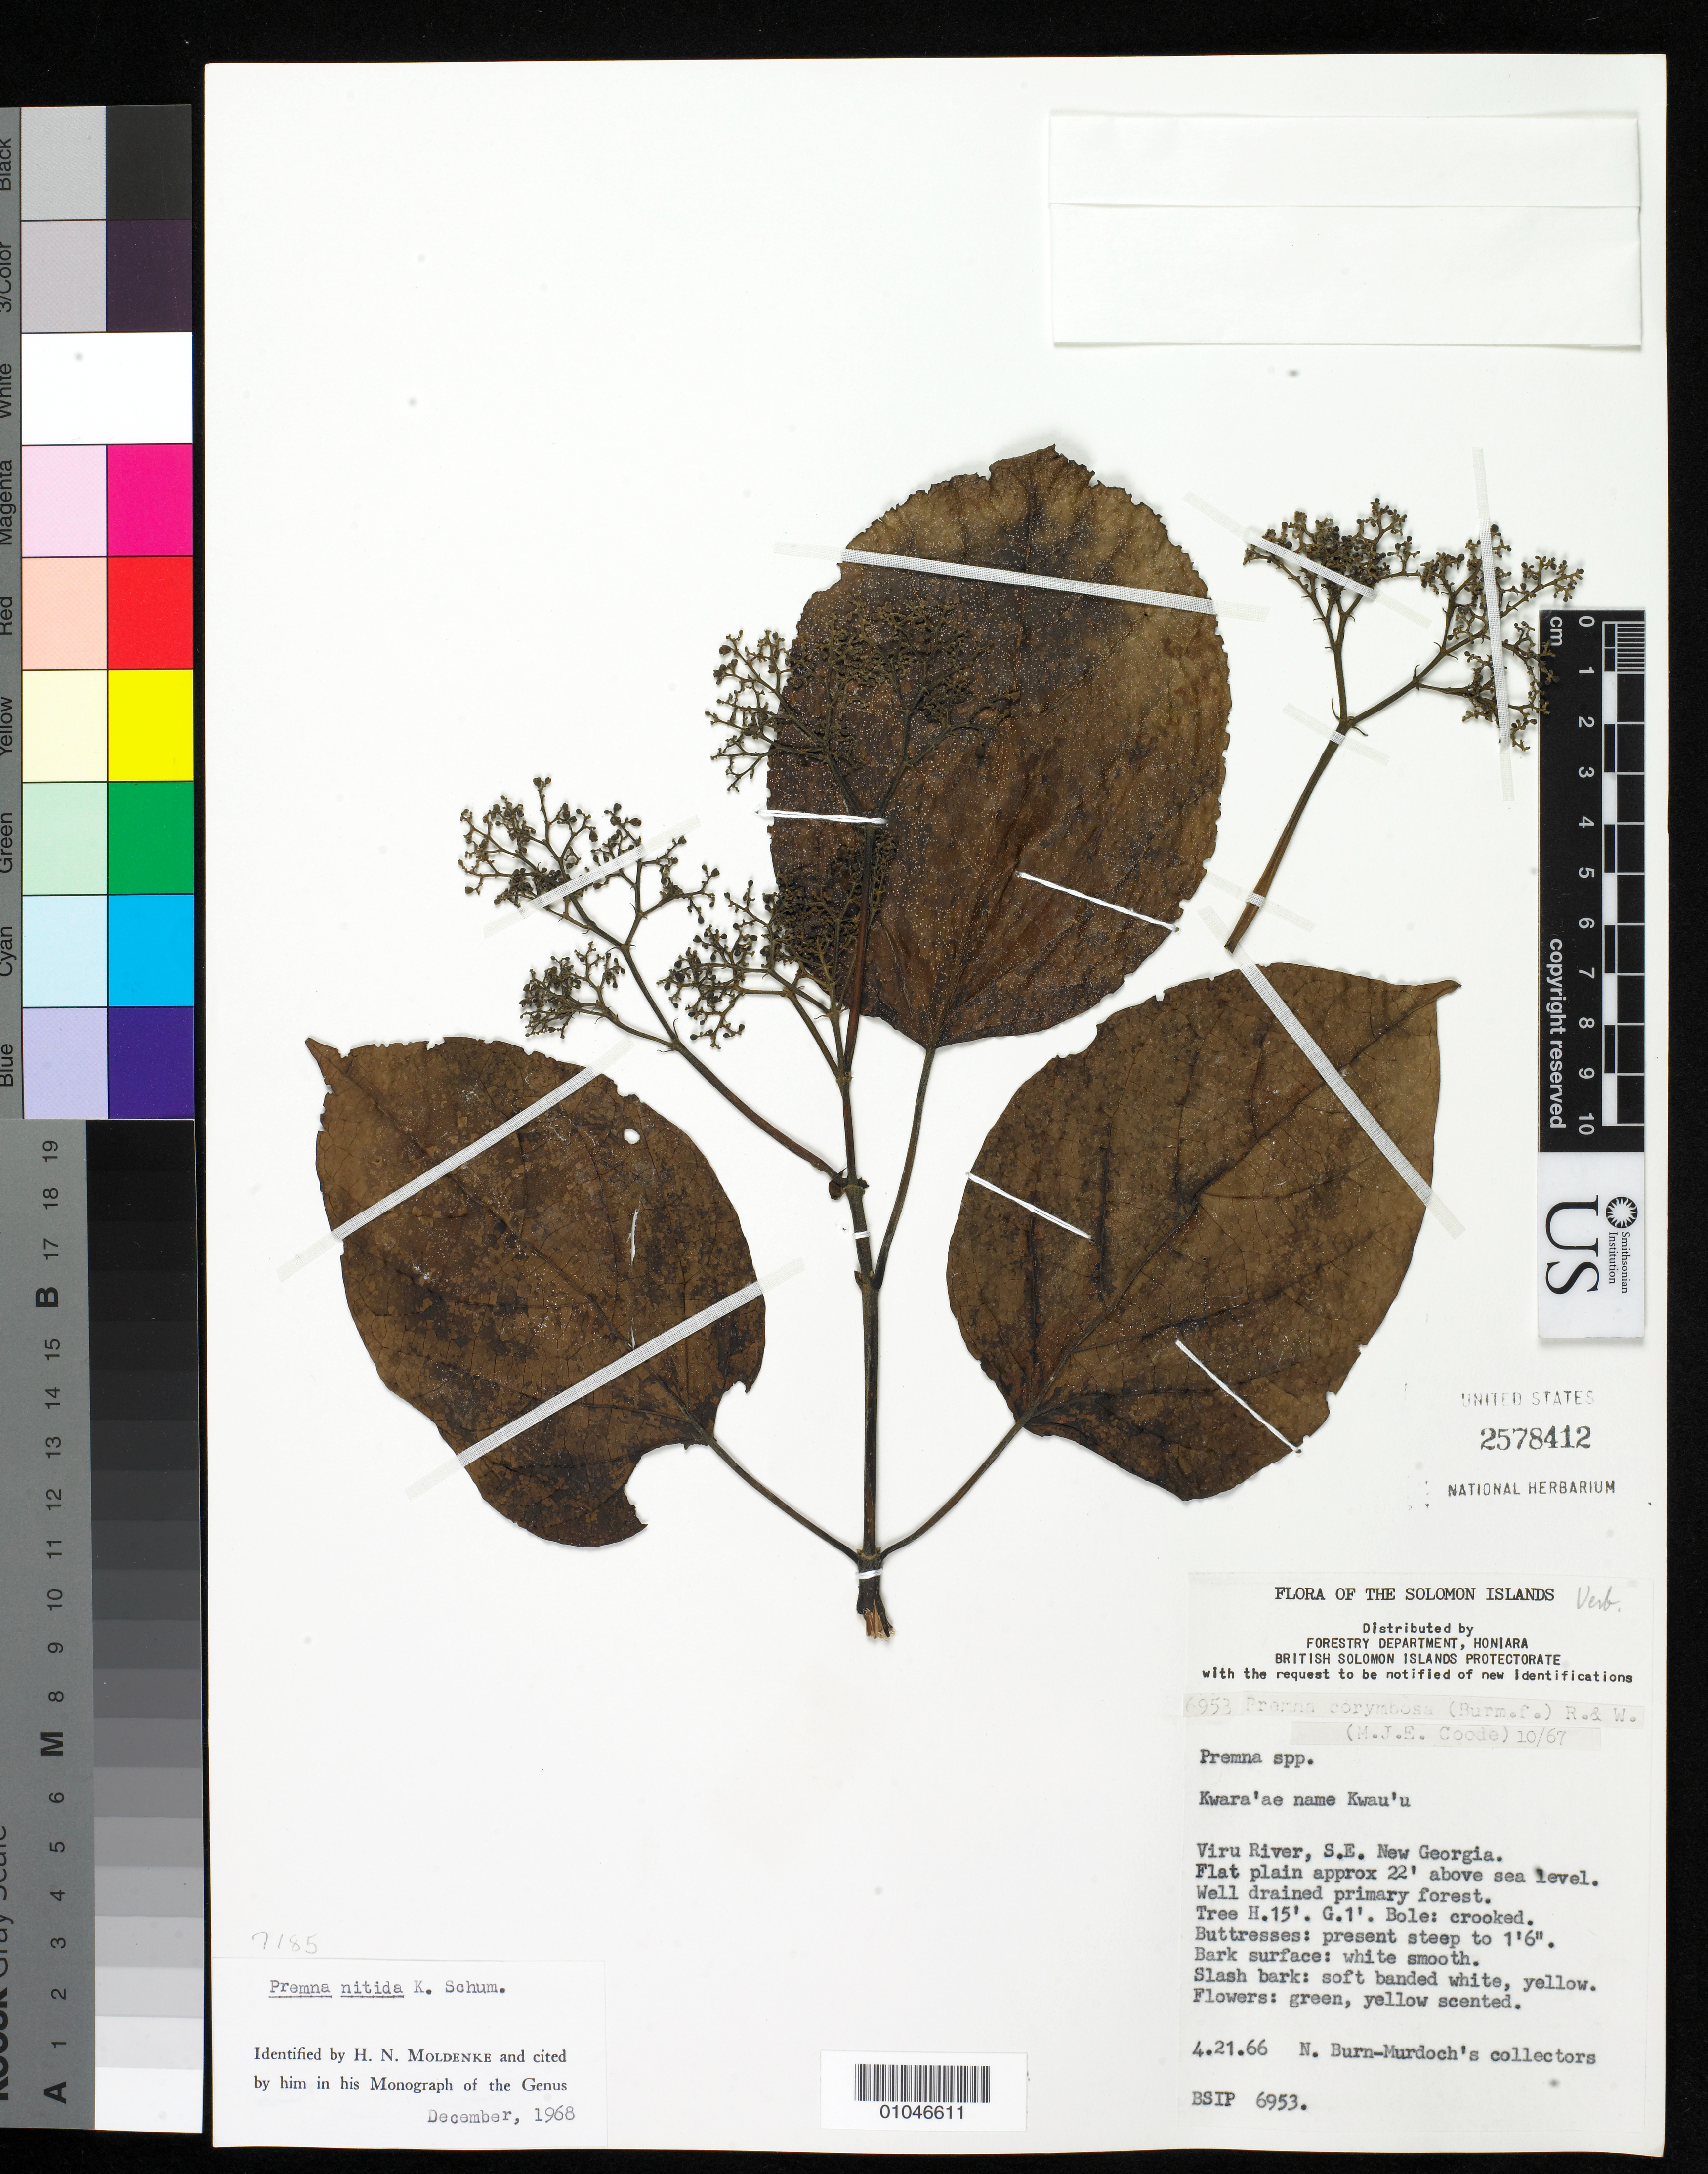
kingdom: Plantae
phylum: Tracheophyta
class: Magnoliopsida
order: Lamiales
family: Lamiaceae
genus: Premna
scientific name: Premna nitida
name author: K. Schum.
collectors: N. Burn-Murdoch's collectors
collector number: BSIP 6953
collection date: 1966-04-21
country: Solomon Islands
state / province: Western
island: New Georgia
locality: Viru River, SE New Georgia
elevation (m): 22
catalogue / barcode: US 2578412